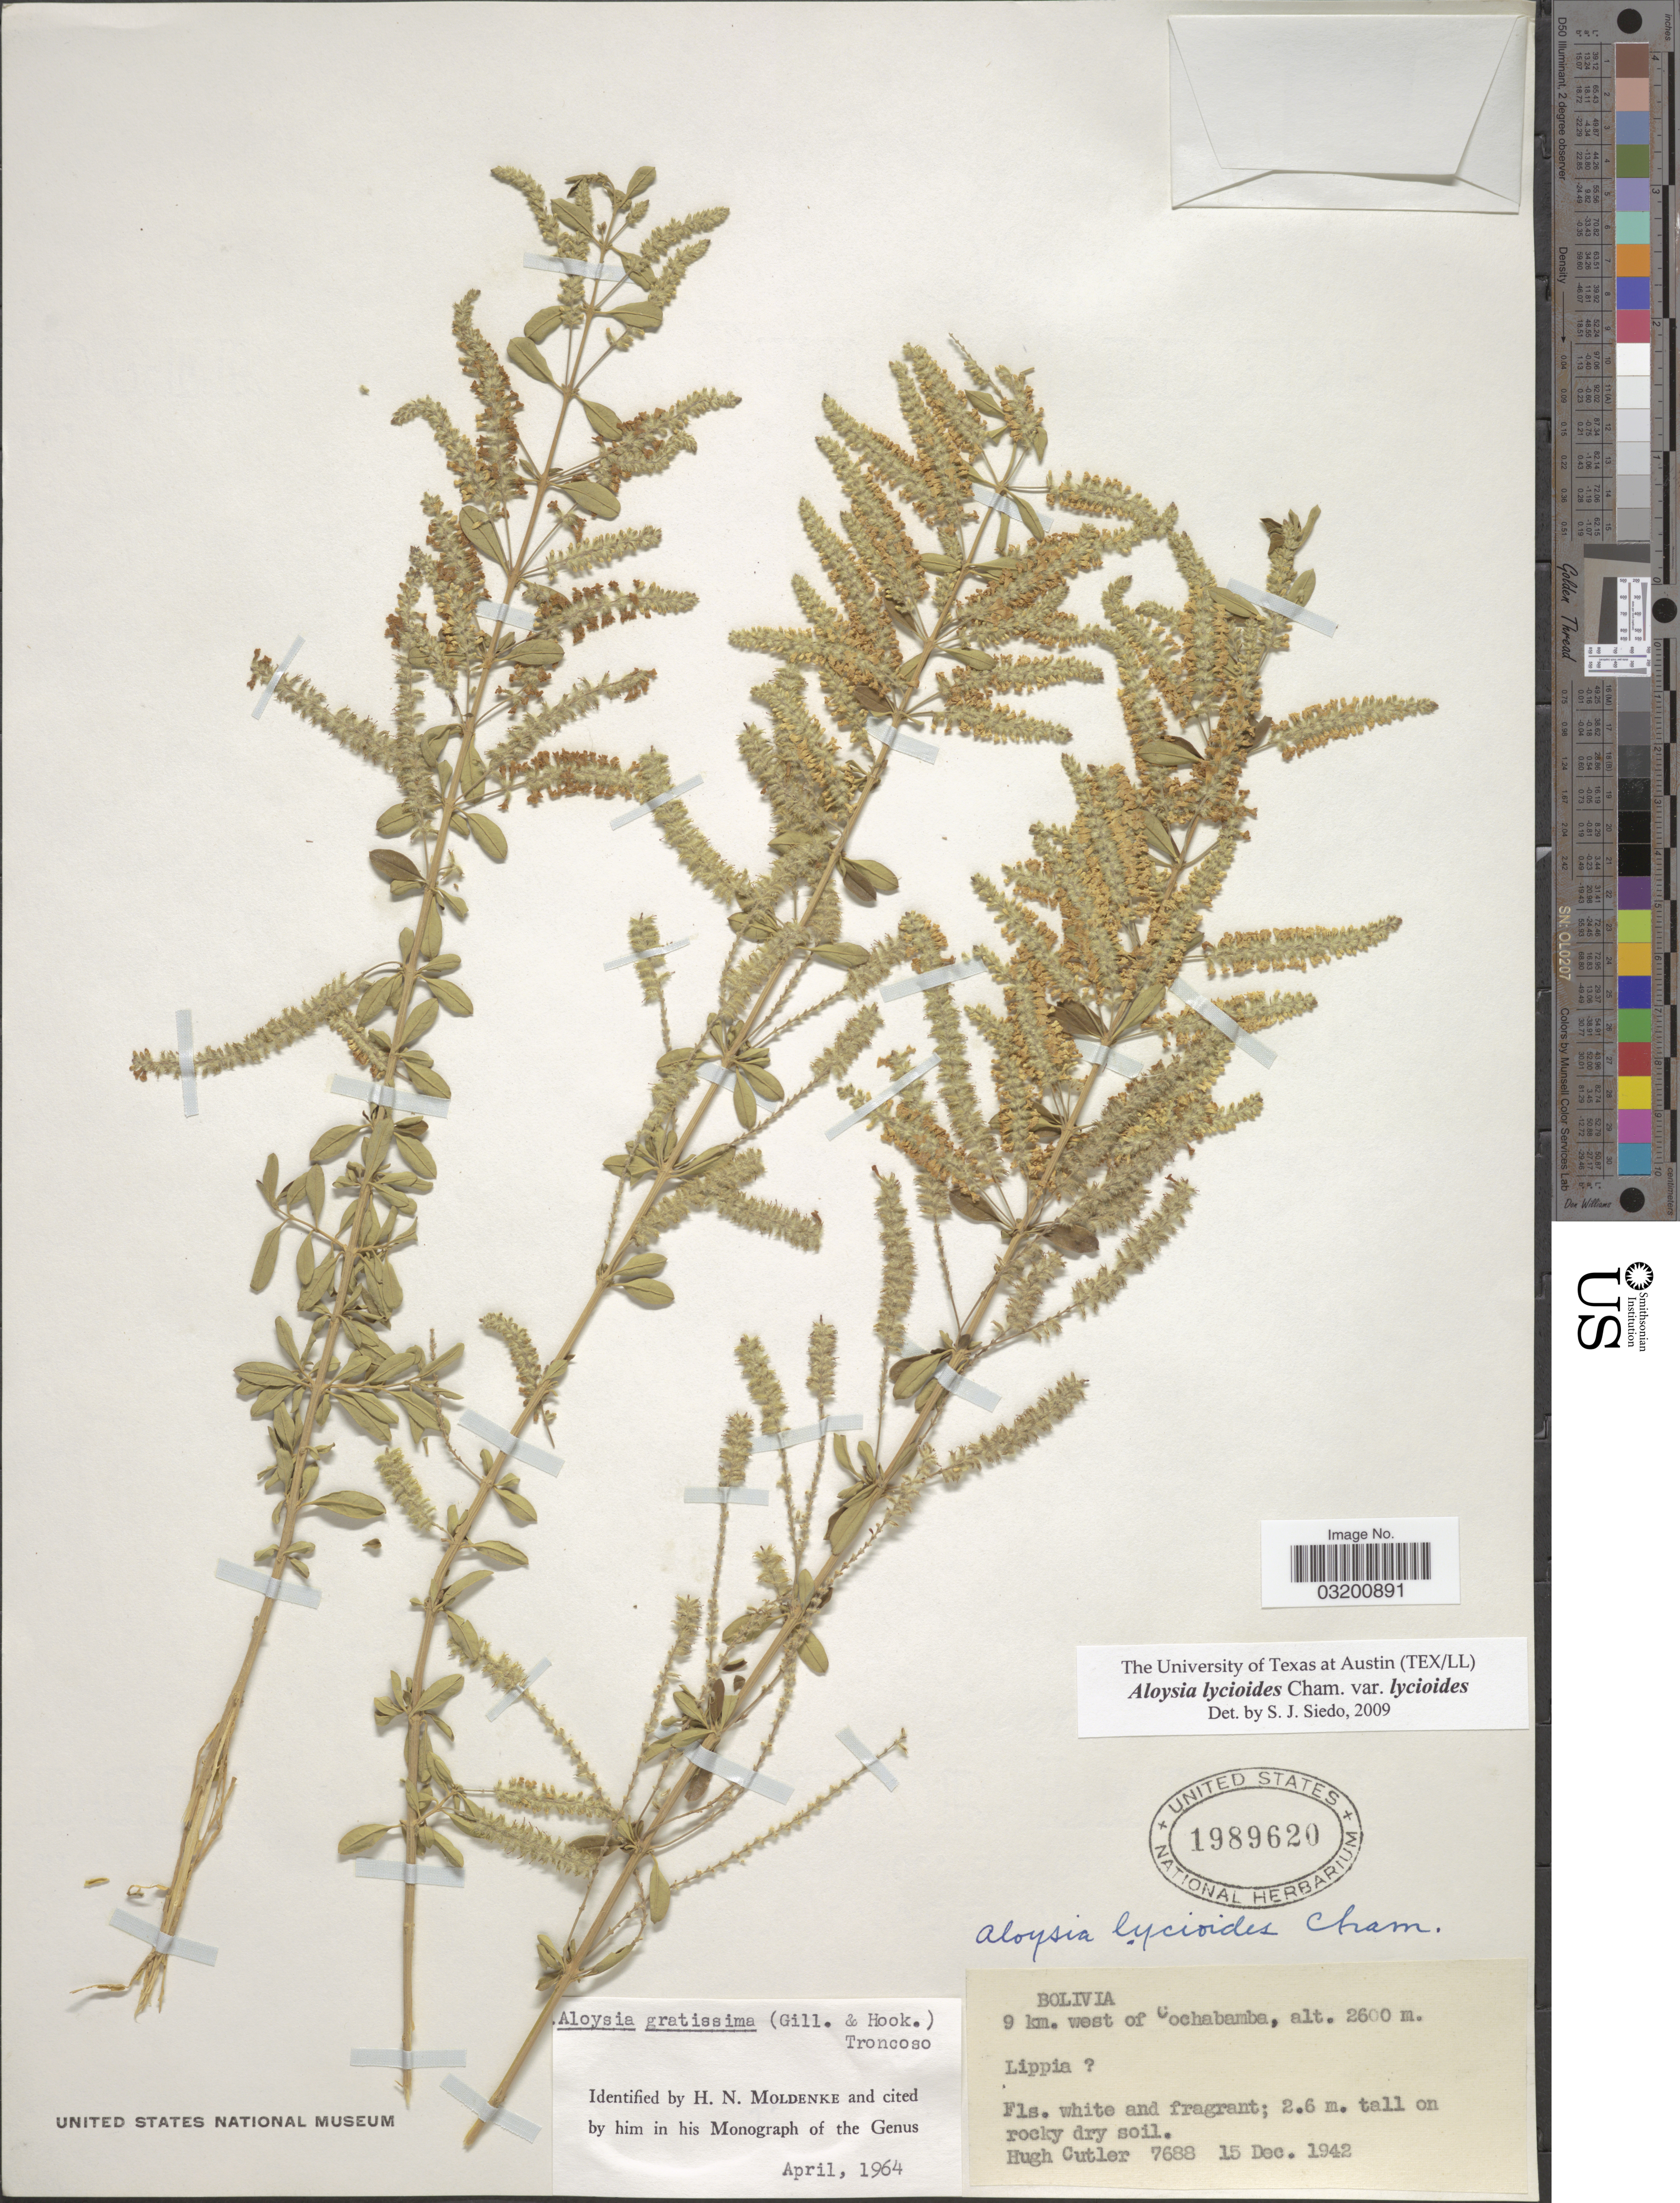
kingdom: Plantae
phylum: Tracheophyta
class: Magnoliopsida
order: Lamiales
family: Verbenaceae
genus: Aloysia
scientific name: Aloysia lycioides var. lycioides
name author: Cham.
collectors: H. C. Cutler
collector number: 7688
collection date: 1942-12-15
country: Bolivia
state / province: Cochabamba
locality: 9 km. west of Cochabamba.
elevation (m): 2600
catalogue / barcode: US 1989620